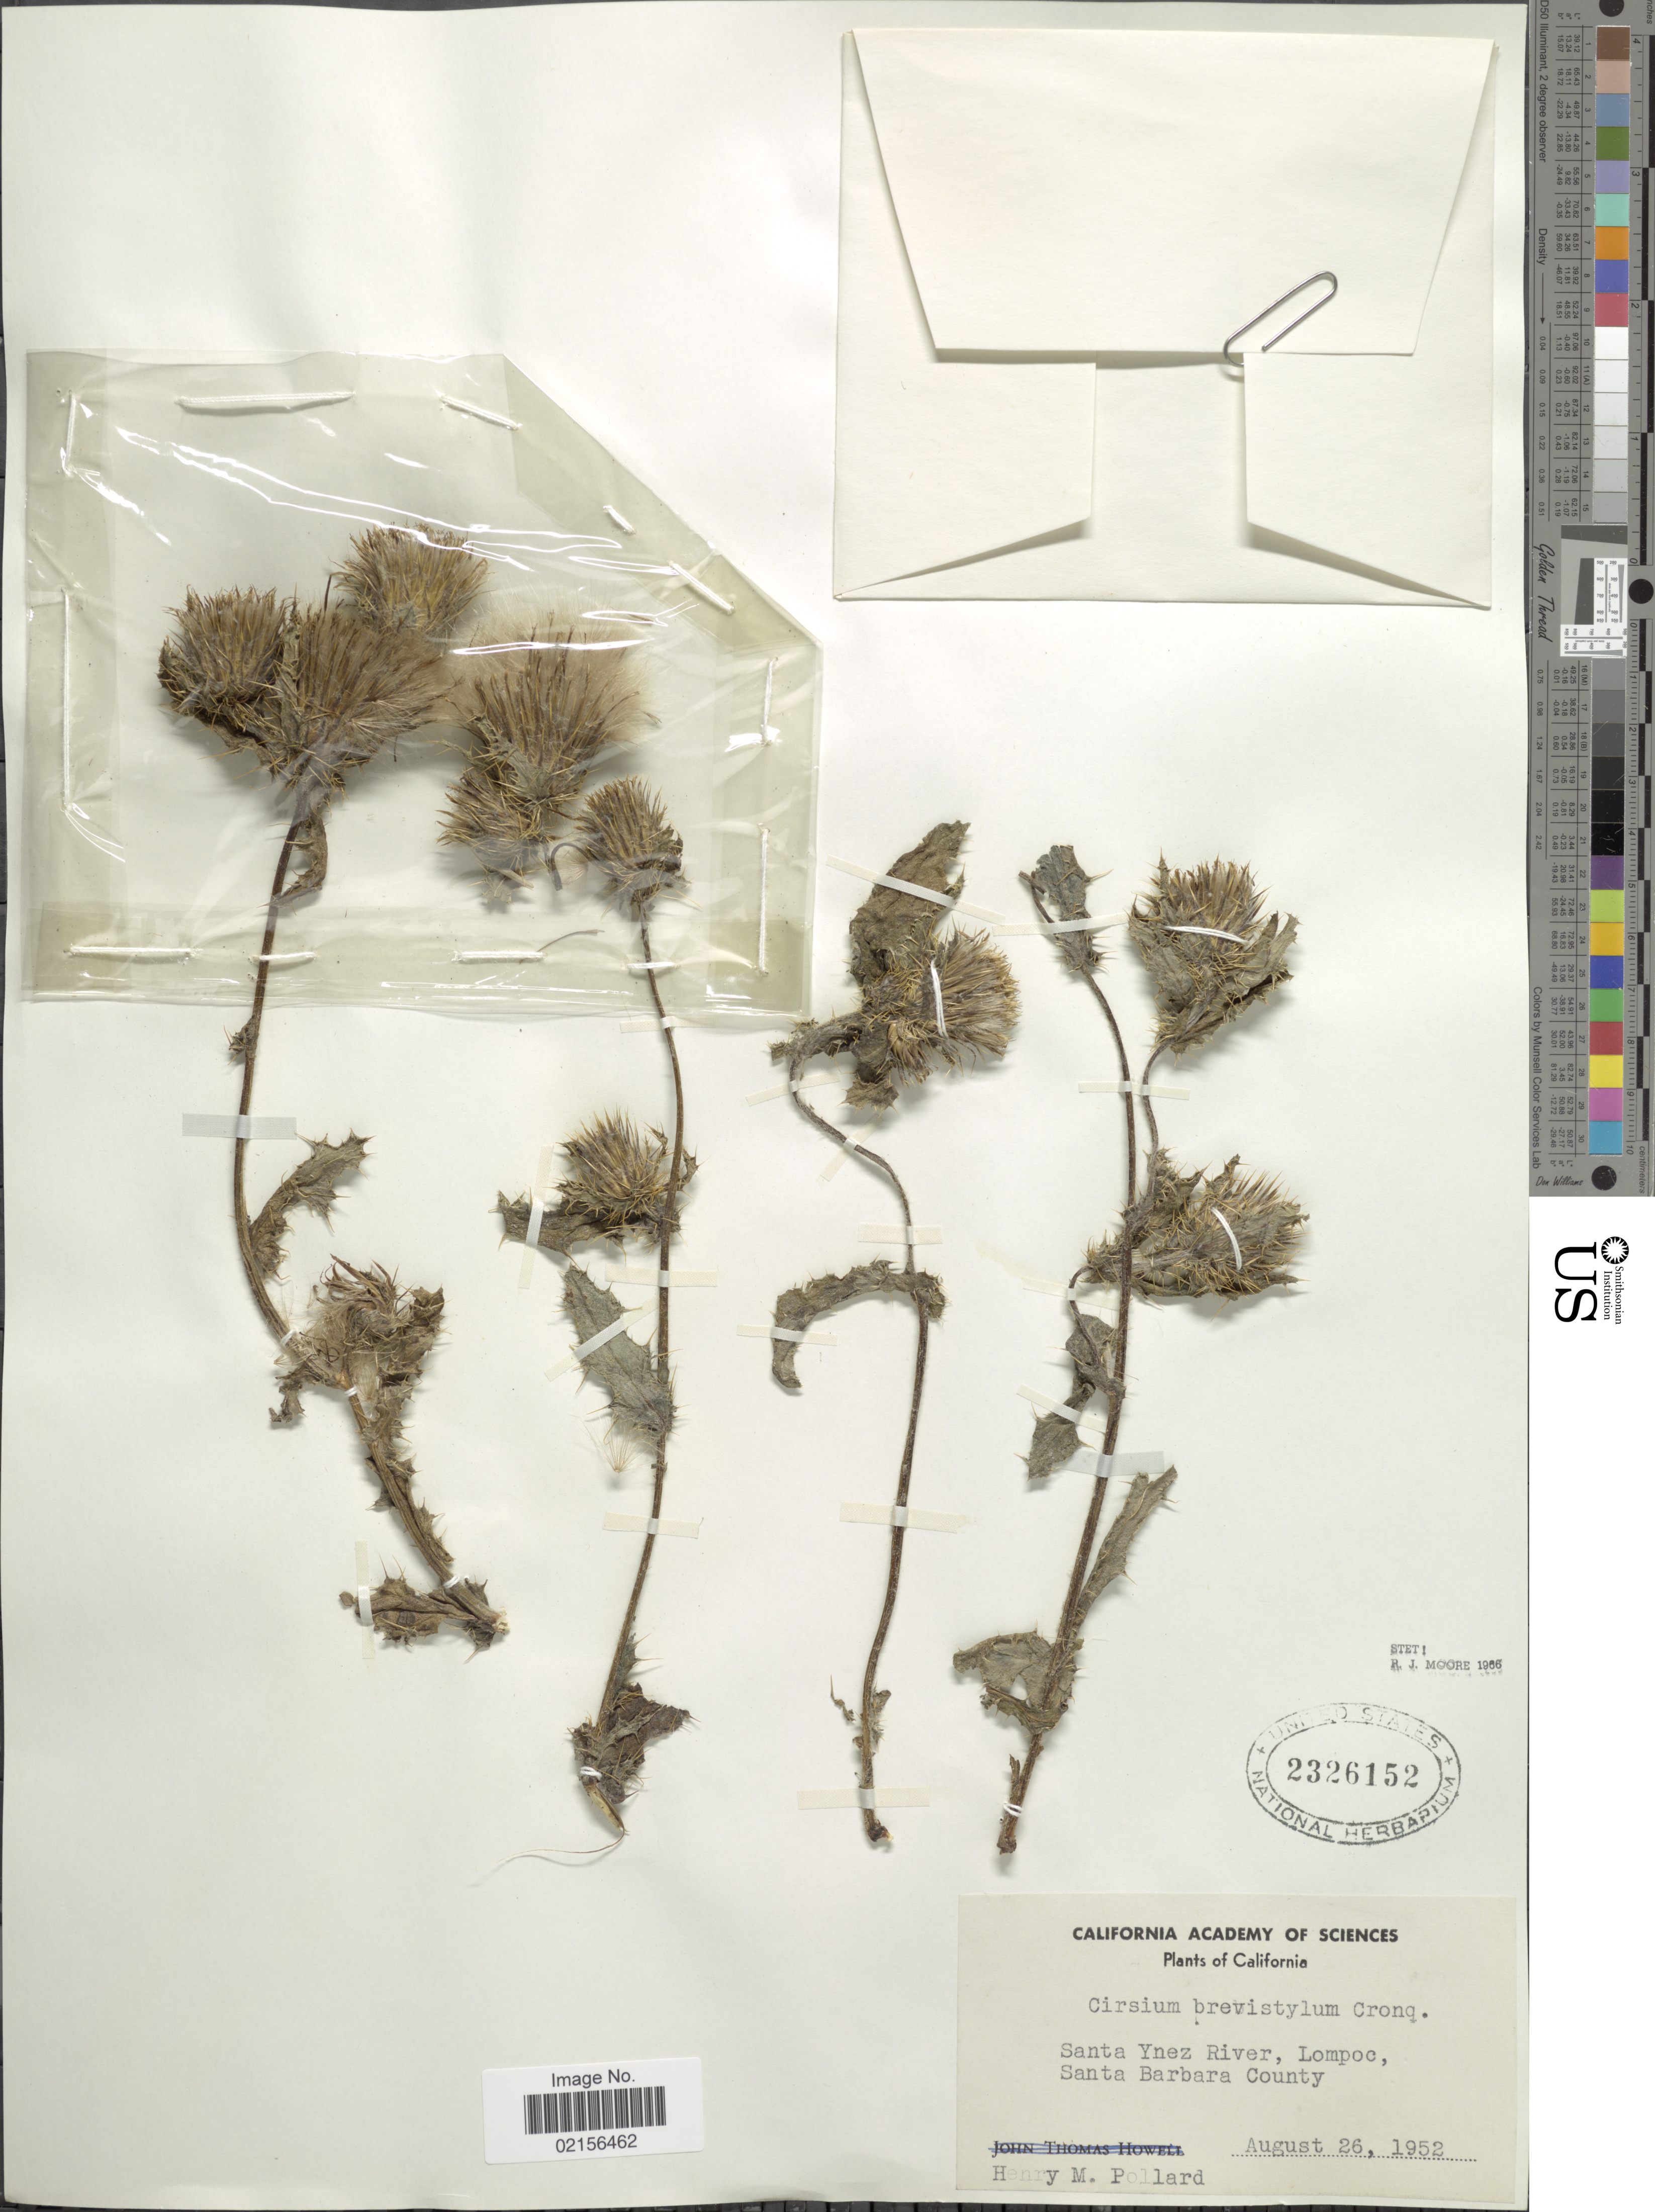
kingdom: Plantae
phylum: Tracheophyta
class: Magnoliopsida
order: Asterales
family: Asteraceae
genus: Cirsium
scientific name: Cirsium brevistylum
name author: Cronq.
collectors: H. M. Pollard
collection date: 1952-08-26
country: United States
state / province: California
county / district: Santa Barbara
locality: Santa Ynez River, Lompoc, Santa Barbara County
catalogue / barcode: US 2326152